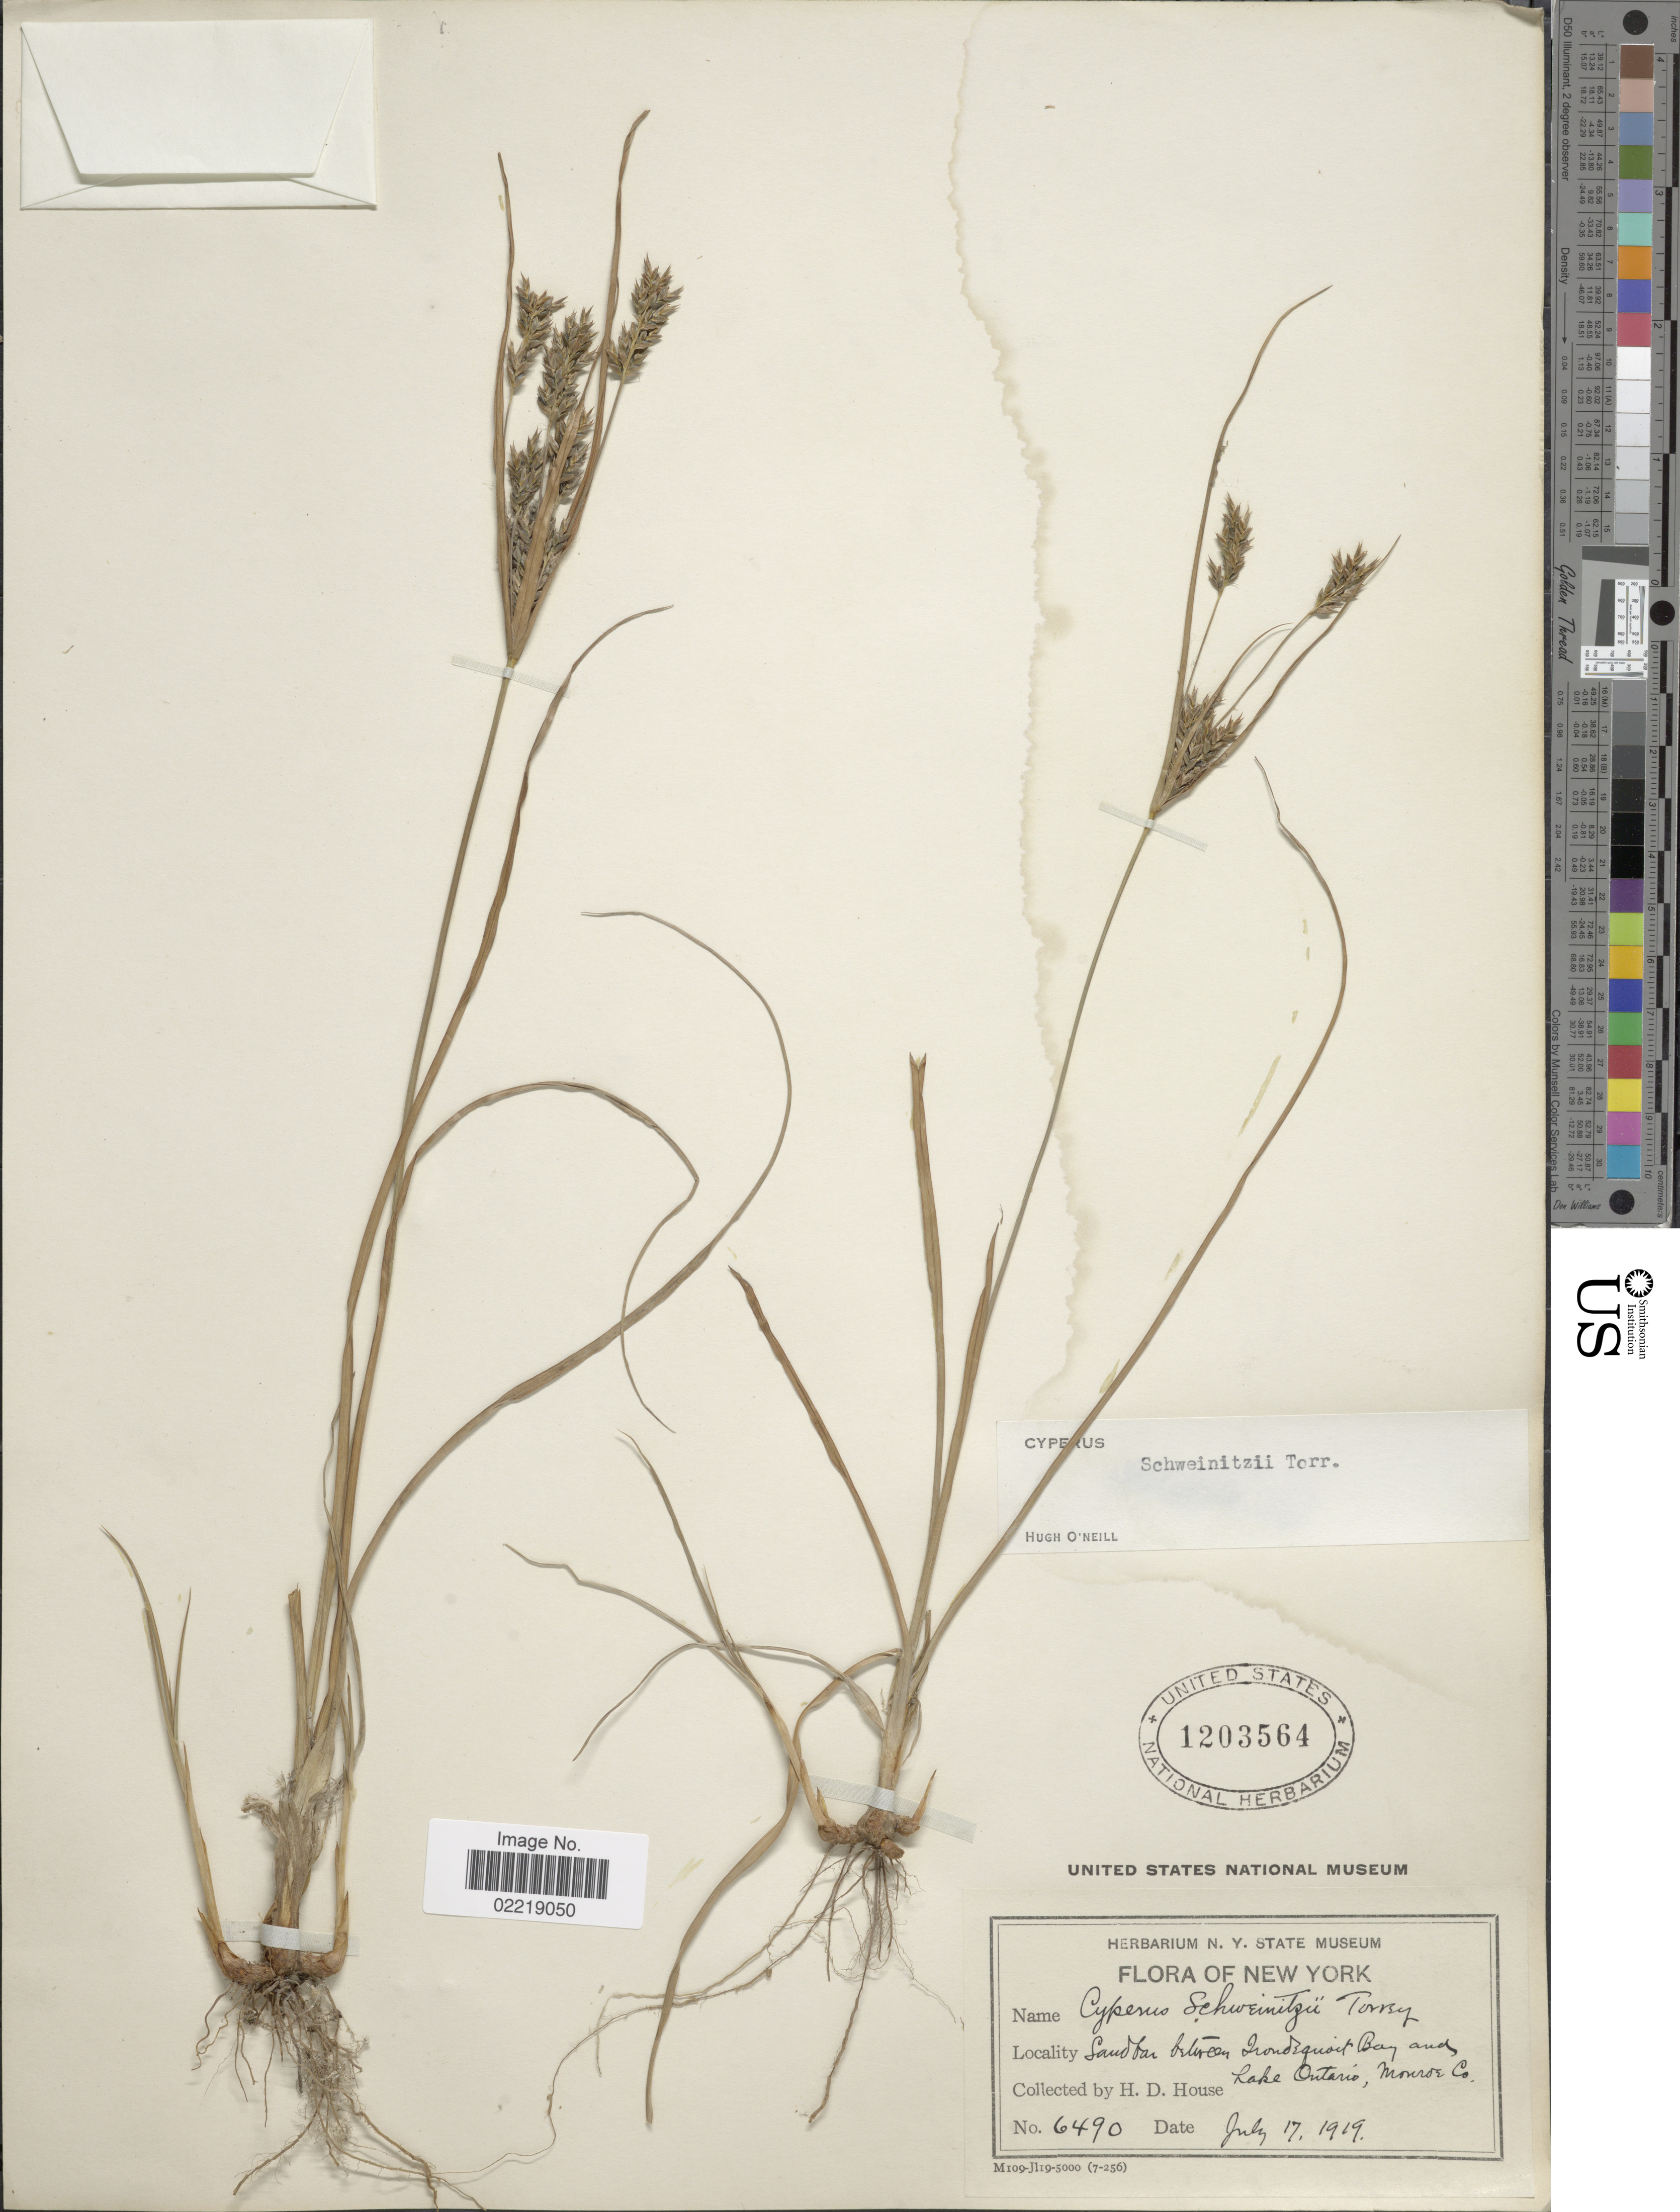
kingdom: Plantae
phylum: Tracheophyta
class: Liliopsida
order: Poales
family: Cyperaceae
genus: Cyperus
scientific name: Cyperus schweinitzii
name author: Torr.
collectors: H. D. House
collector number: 6490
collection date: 1919-07-17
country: United States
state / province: New York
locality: Sandbar between Irondequoit Bay and Lake Ontario, Monroe Co.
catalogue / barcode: US 1203564